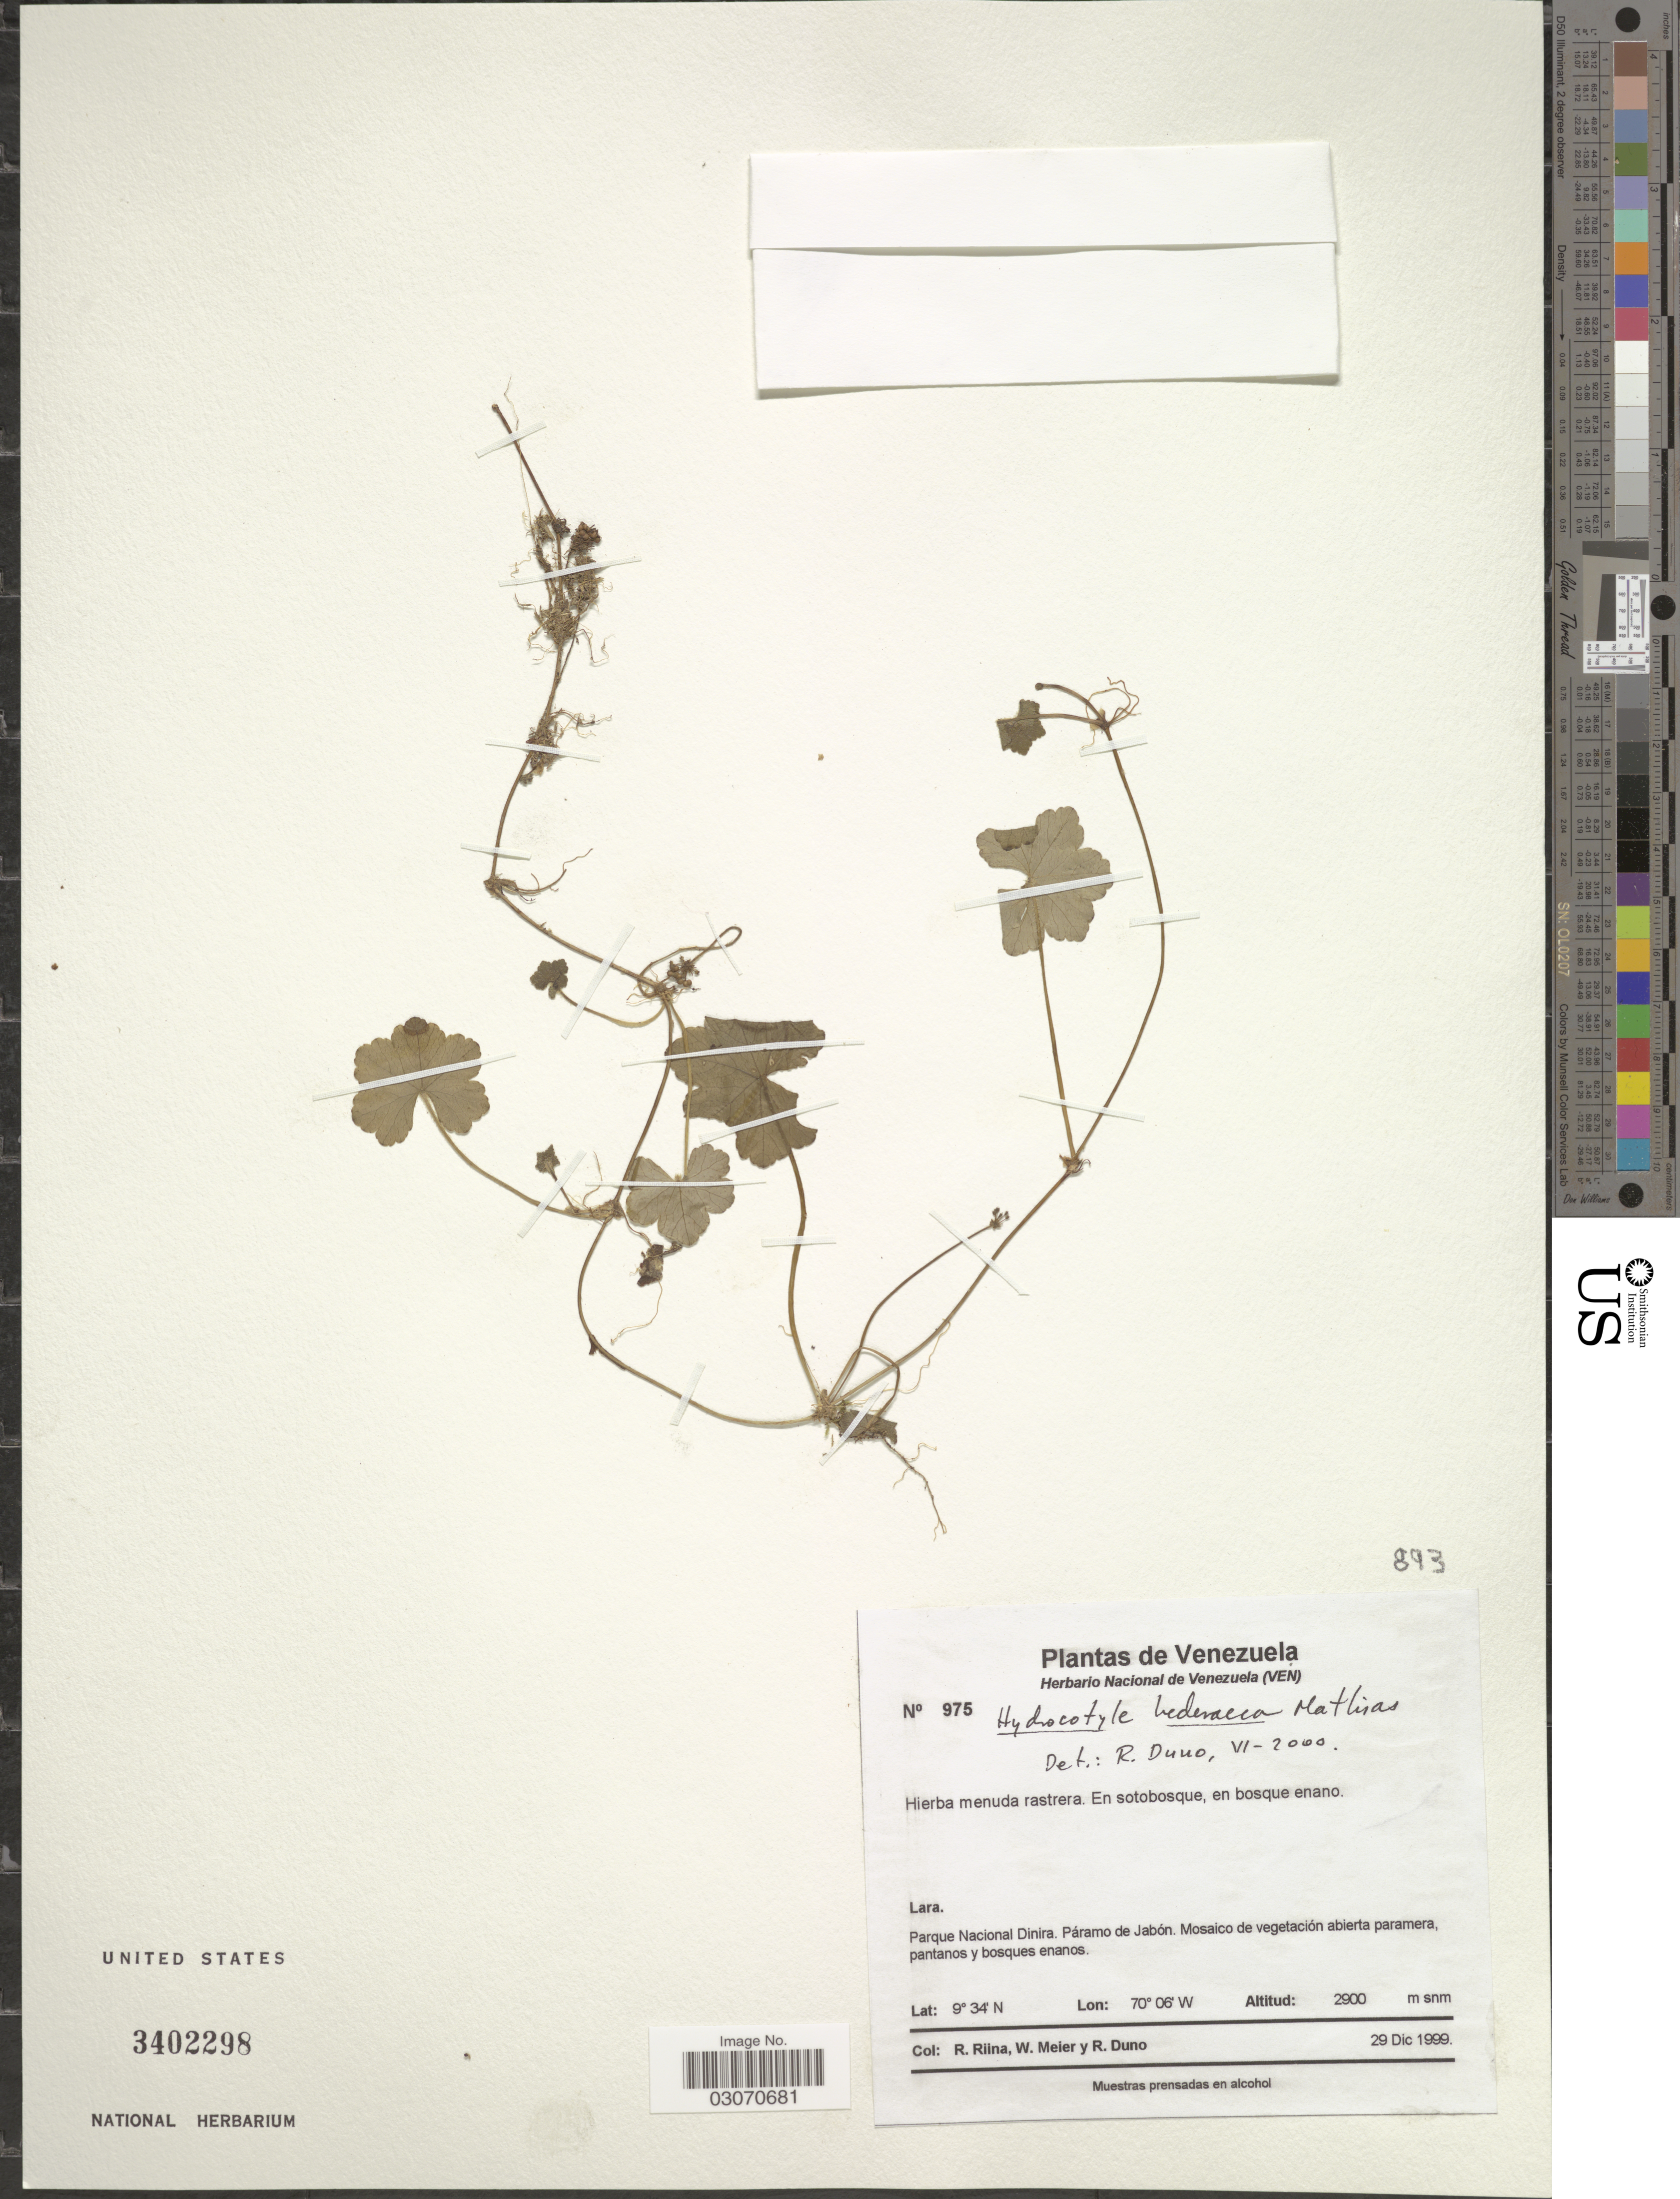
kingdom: Plantae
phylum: Tracheophyta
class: Magnoliopsida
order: Apiales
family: Araliaceae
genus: Hydrocotyle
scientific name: Hydrocotyle hederacea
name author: Mathias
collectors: R. Riina, W. Meier & R. Duno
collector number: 975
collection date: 1999-12-29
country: Venezuela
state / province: Lara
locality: Parque Nacional Dinira. Páramo de Jabón.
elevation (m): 2900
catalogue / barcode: US 3402298